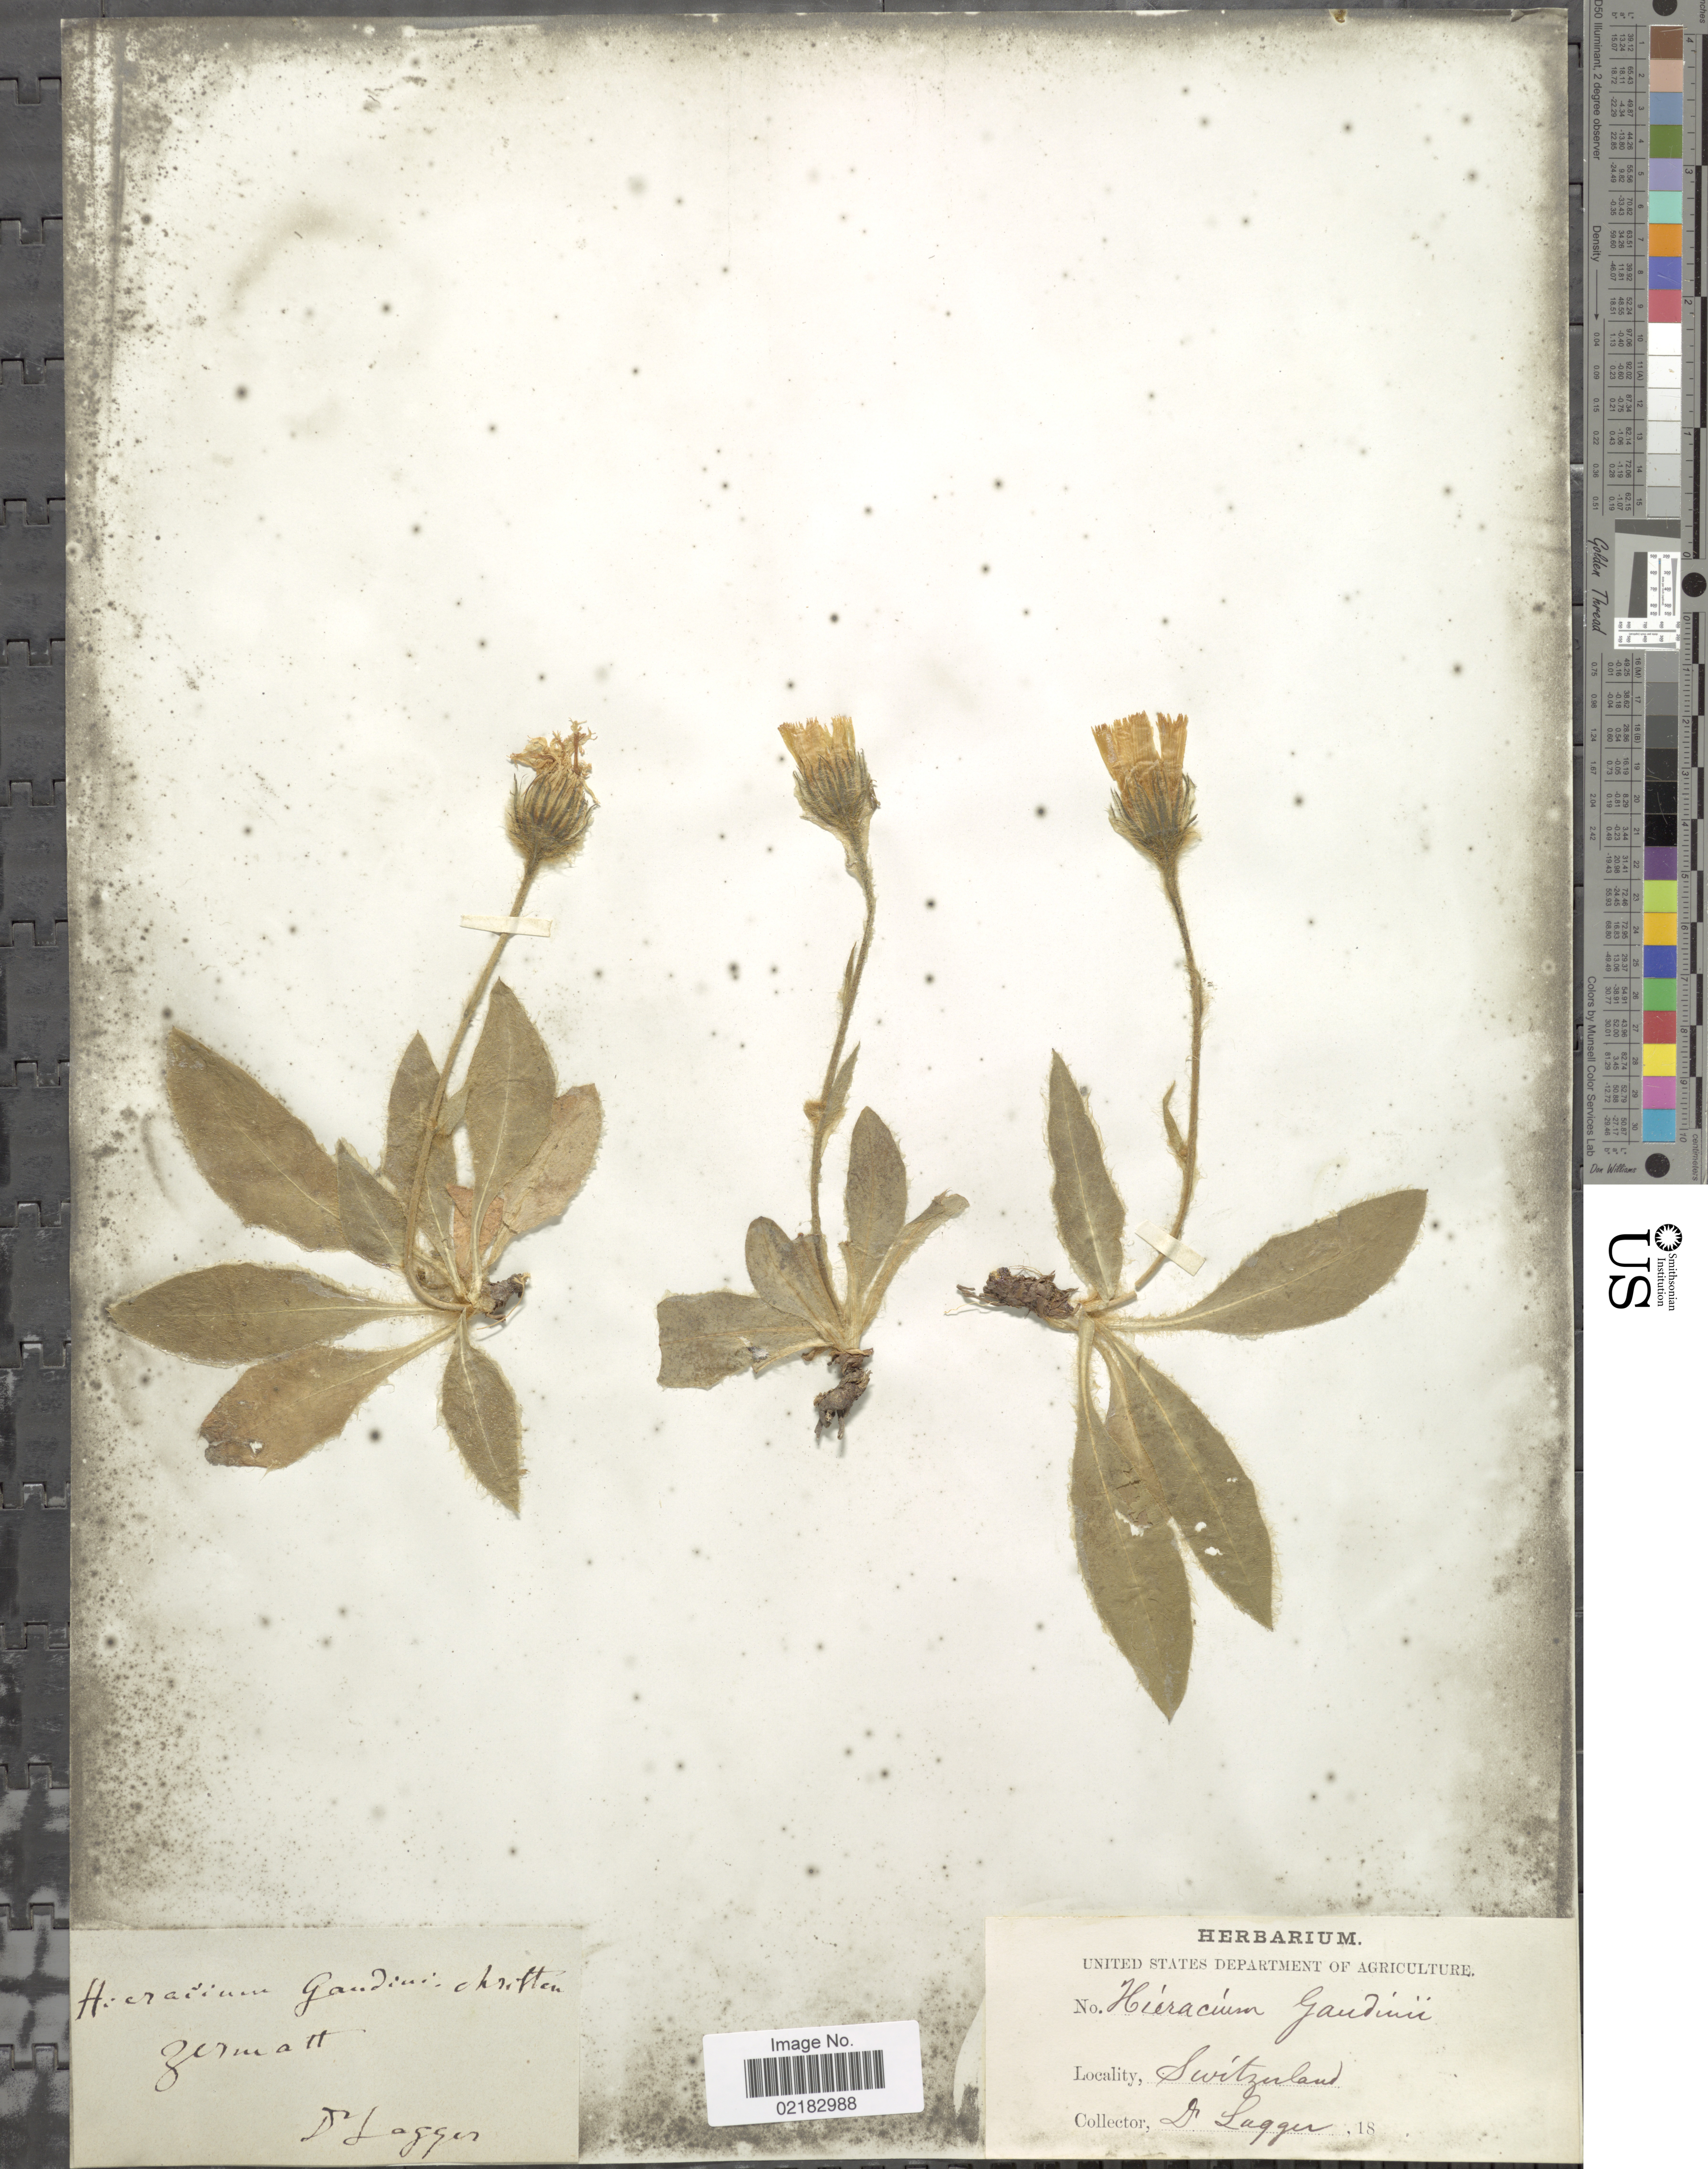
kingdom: Plantae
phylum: Tracheophyta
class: Magnoliopsida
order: Asterales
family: Asteraceae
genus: Hieracium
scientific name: Hieracium dentatum subsp. gaudinii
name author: (Christener) Näg. & Peter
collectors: F. J. Lagger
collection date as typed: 18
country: Switzerland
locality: Zermatt